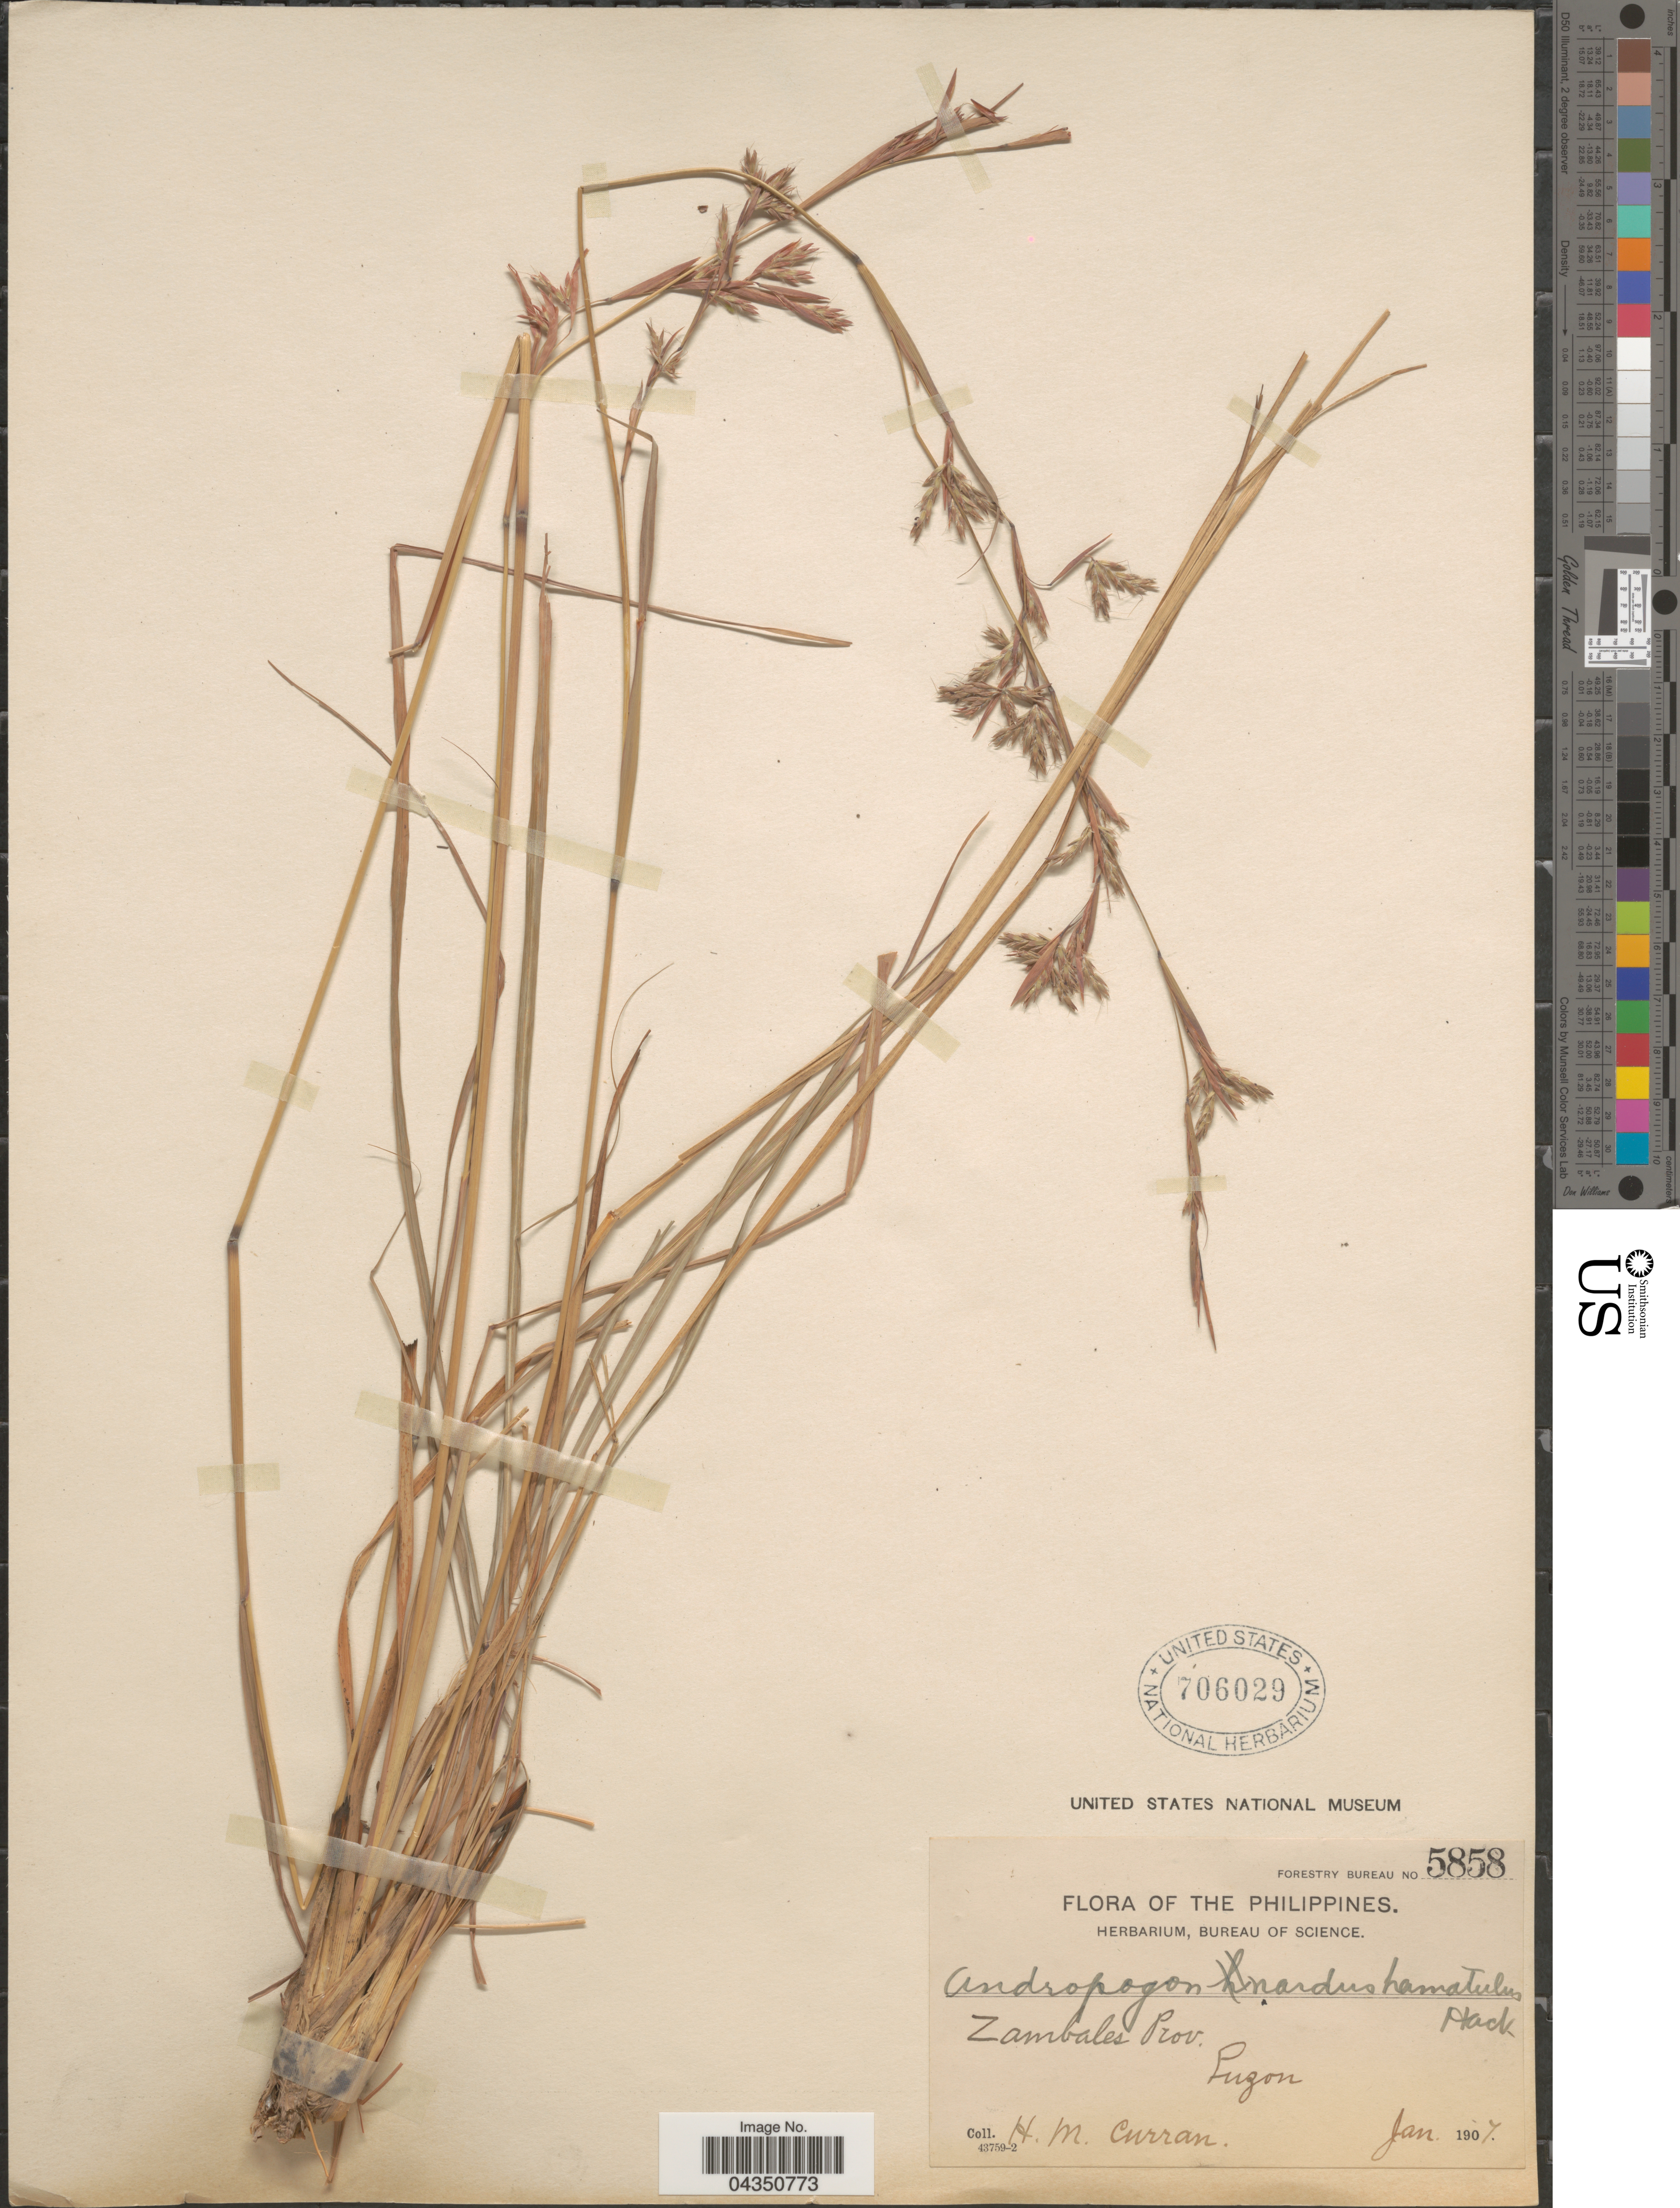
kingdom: Plantae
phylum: Tracheophyta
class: Liliopsida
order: Poales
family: Poaceae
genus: Cymbopogon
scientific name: Cymbopogon tortilis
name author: (J. Presl) A. Camus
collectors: H. M. Curran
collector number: Forestry Bureau 5858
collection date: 1907-01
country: Philippines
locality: Zambales Prov. Luzon.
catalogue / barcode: US 706029